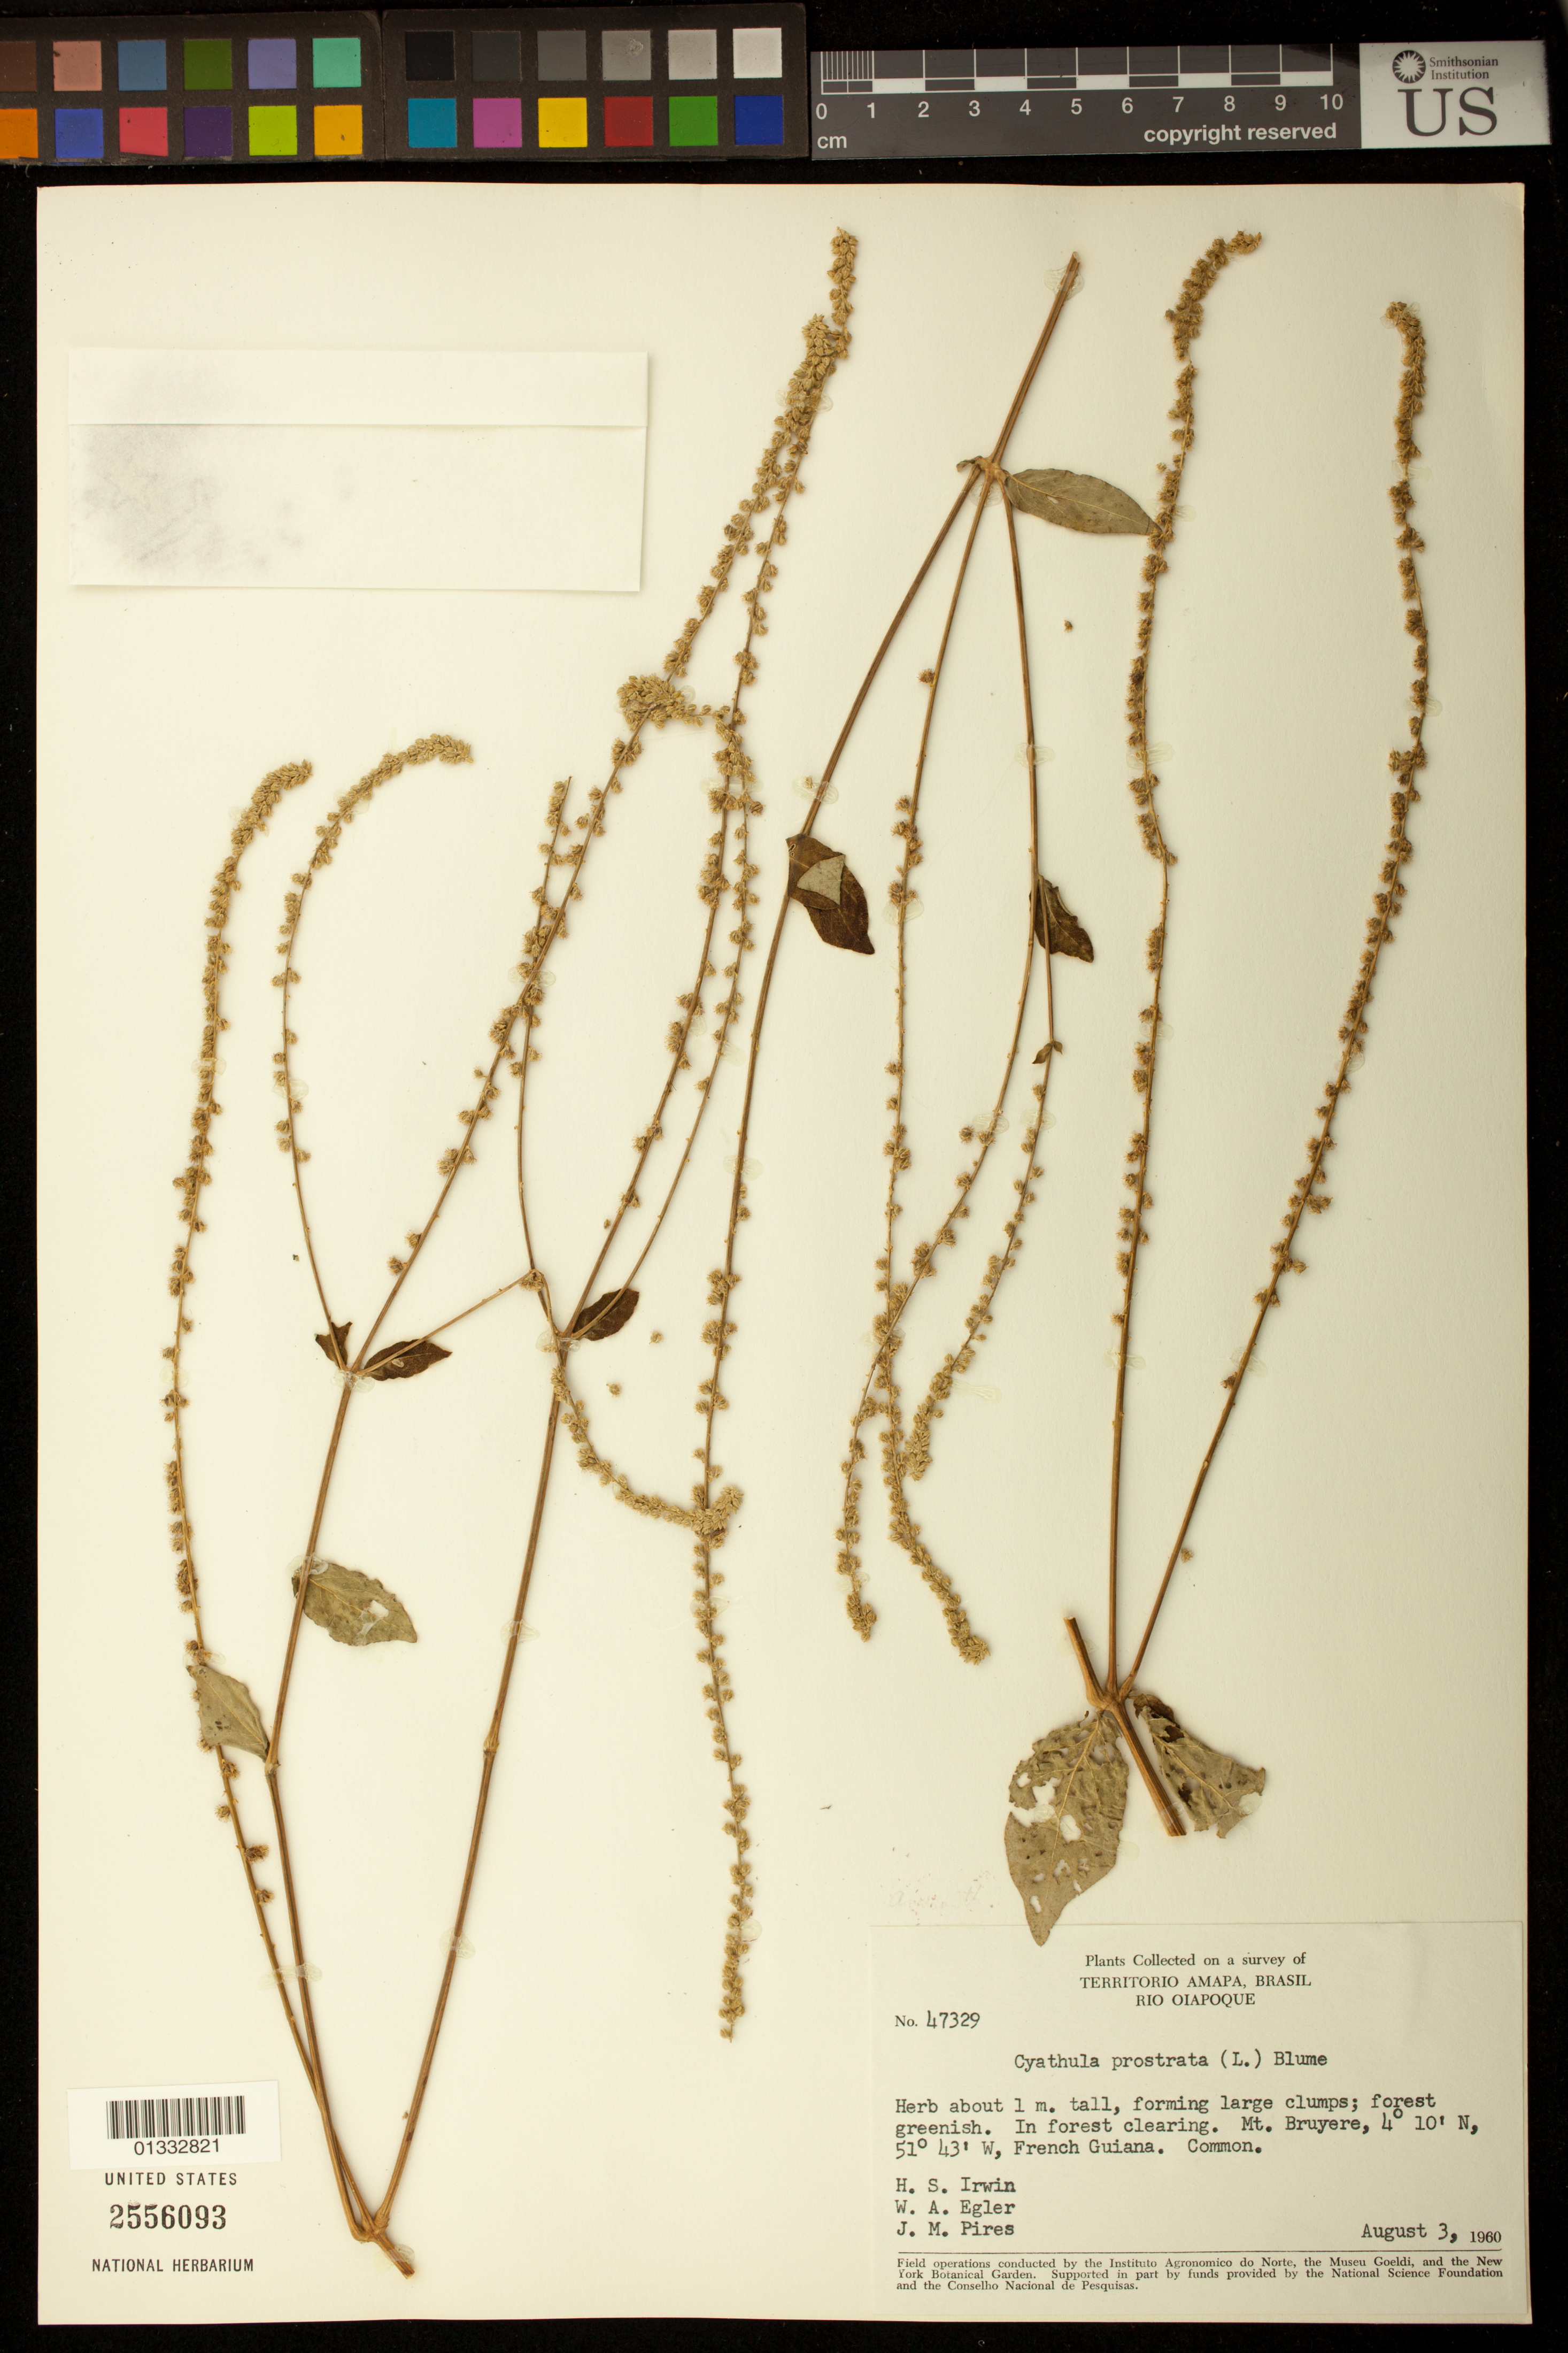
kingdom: Plantae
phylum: Tracheophyta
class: Magnoliopsida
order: Caryophyllales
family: Amaranthaceae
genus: Cyathula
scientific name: Cyathula prostrata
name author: (L.) Blume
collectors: H. Irwin, W. A. Egler & W. A. Egler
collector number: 47329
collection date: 1960-08-03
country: French Guiana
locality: Bruyere; Rio Oiapoque; Territorio do Amapá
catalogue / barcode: US 2556093